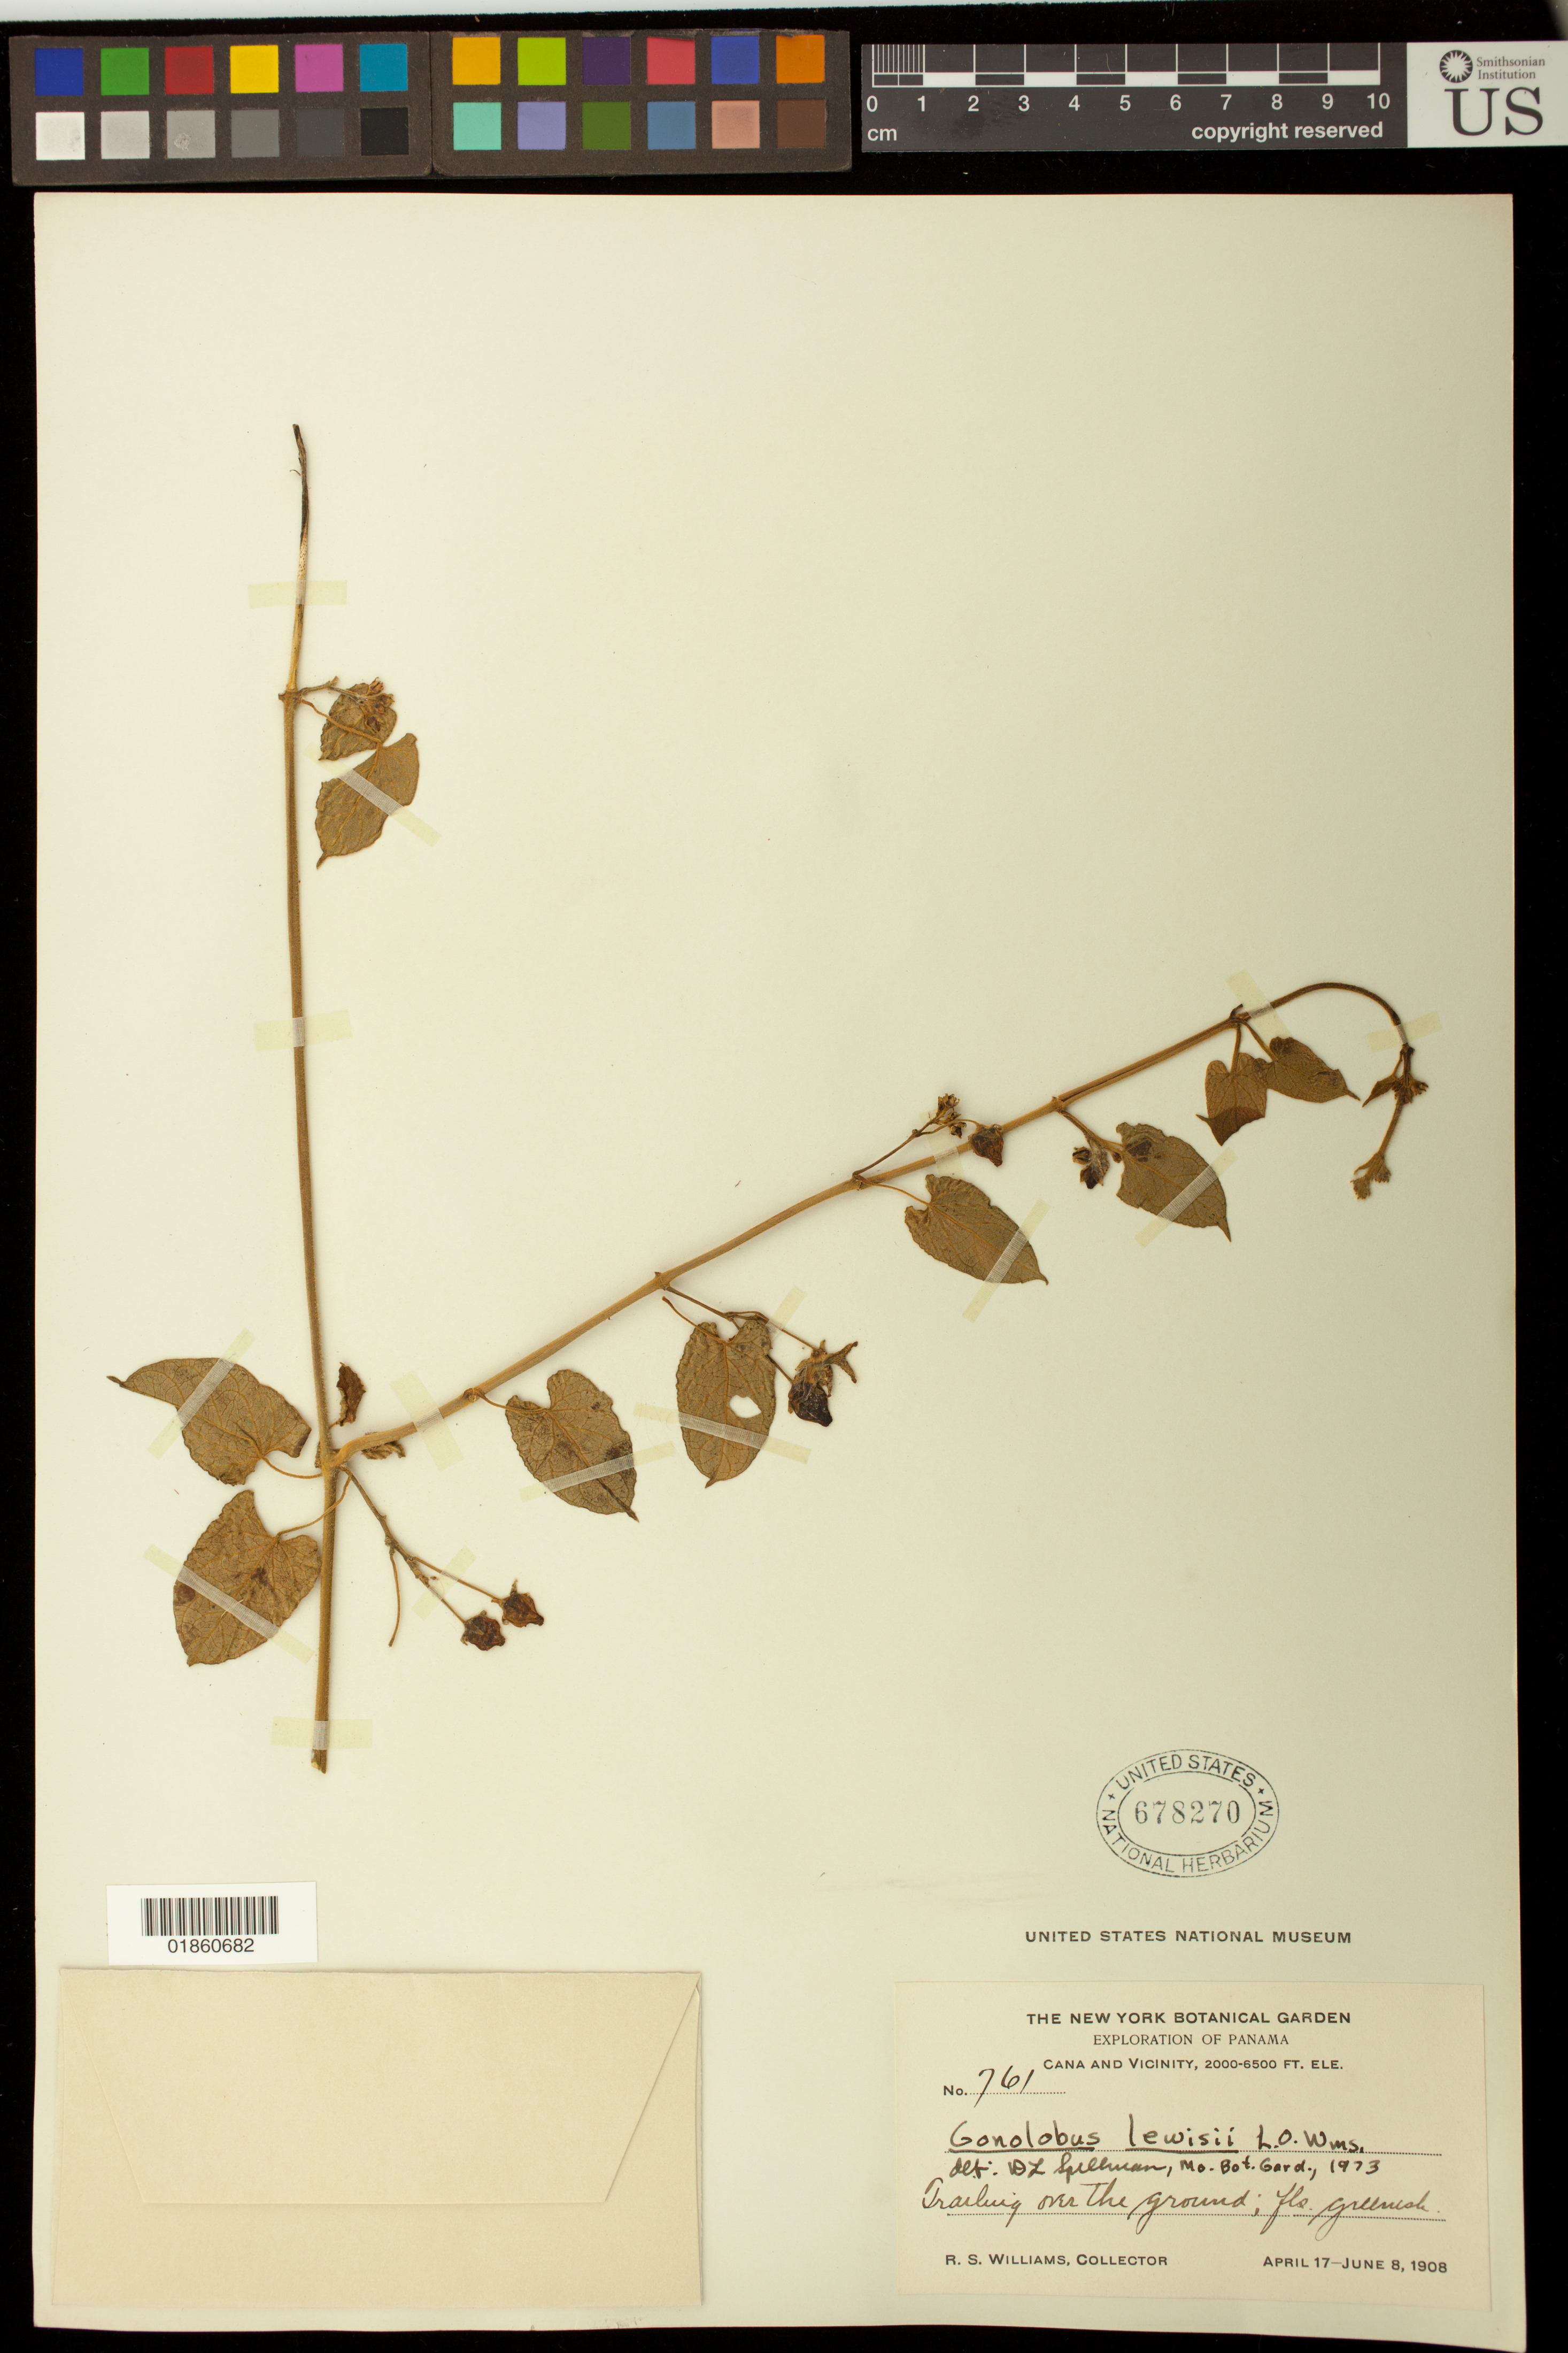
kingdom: Plantae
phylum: Tracheophyta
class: Magnoliopsida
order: Gentianales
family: Apocynaceae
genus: Gonolobus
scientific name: Gonolobus lewisii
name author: L.O. Williams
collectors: R. S. Williams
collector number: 761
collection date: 1908-04-17/1908-06-08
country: Panama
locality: Cana and Vicinity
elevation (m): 610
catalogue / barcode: US 678270